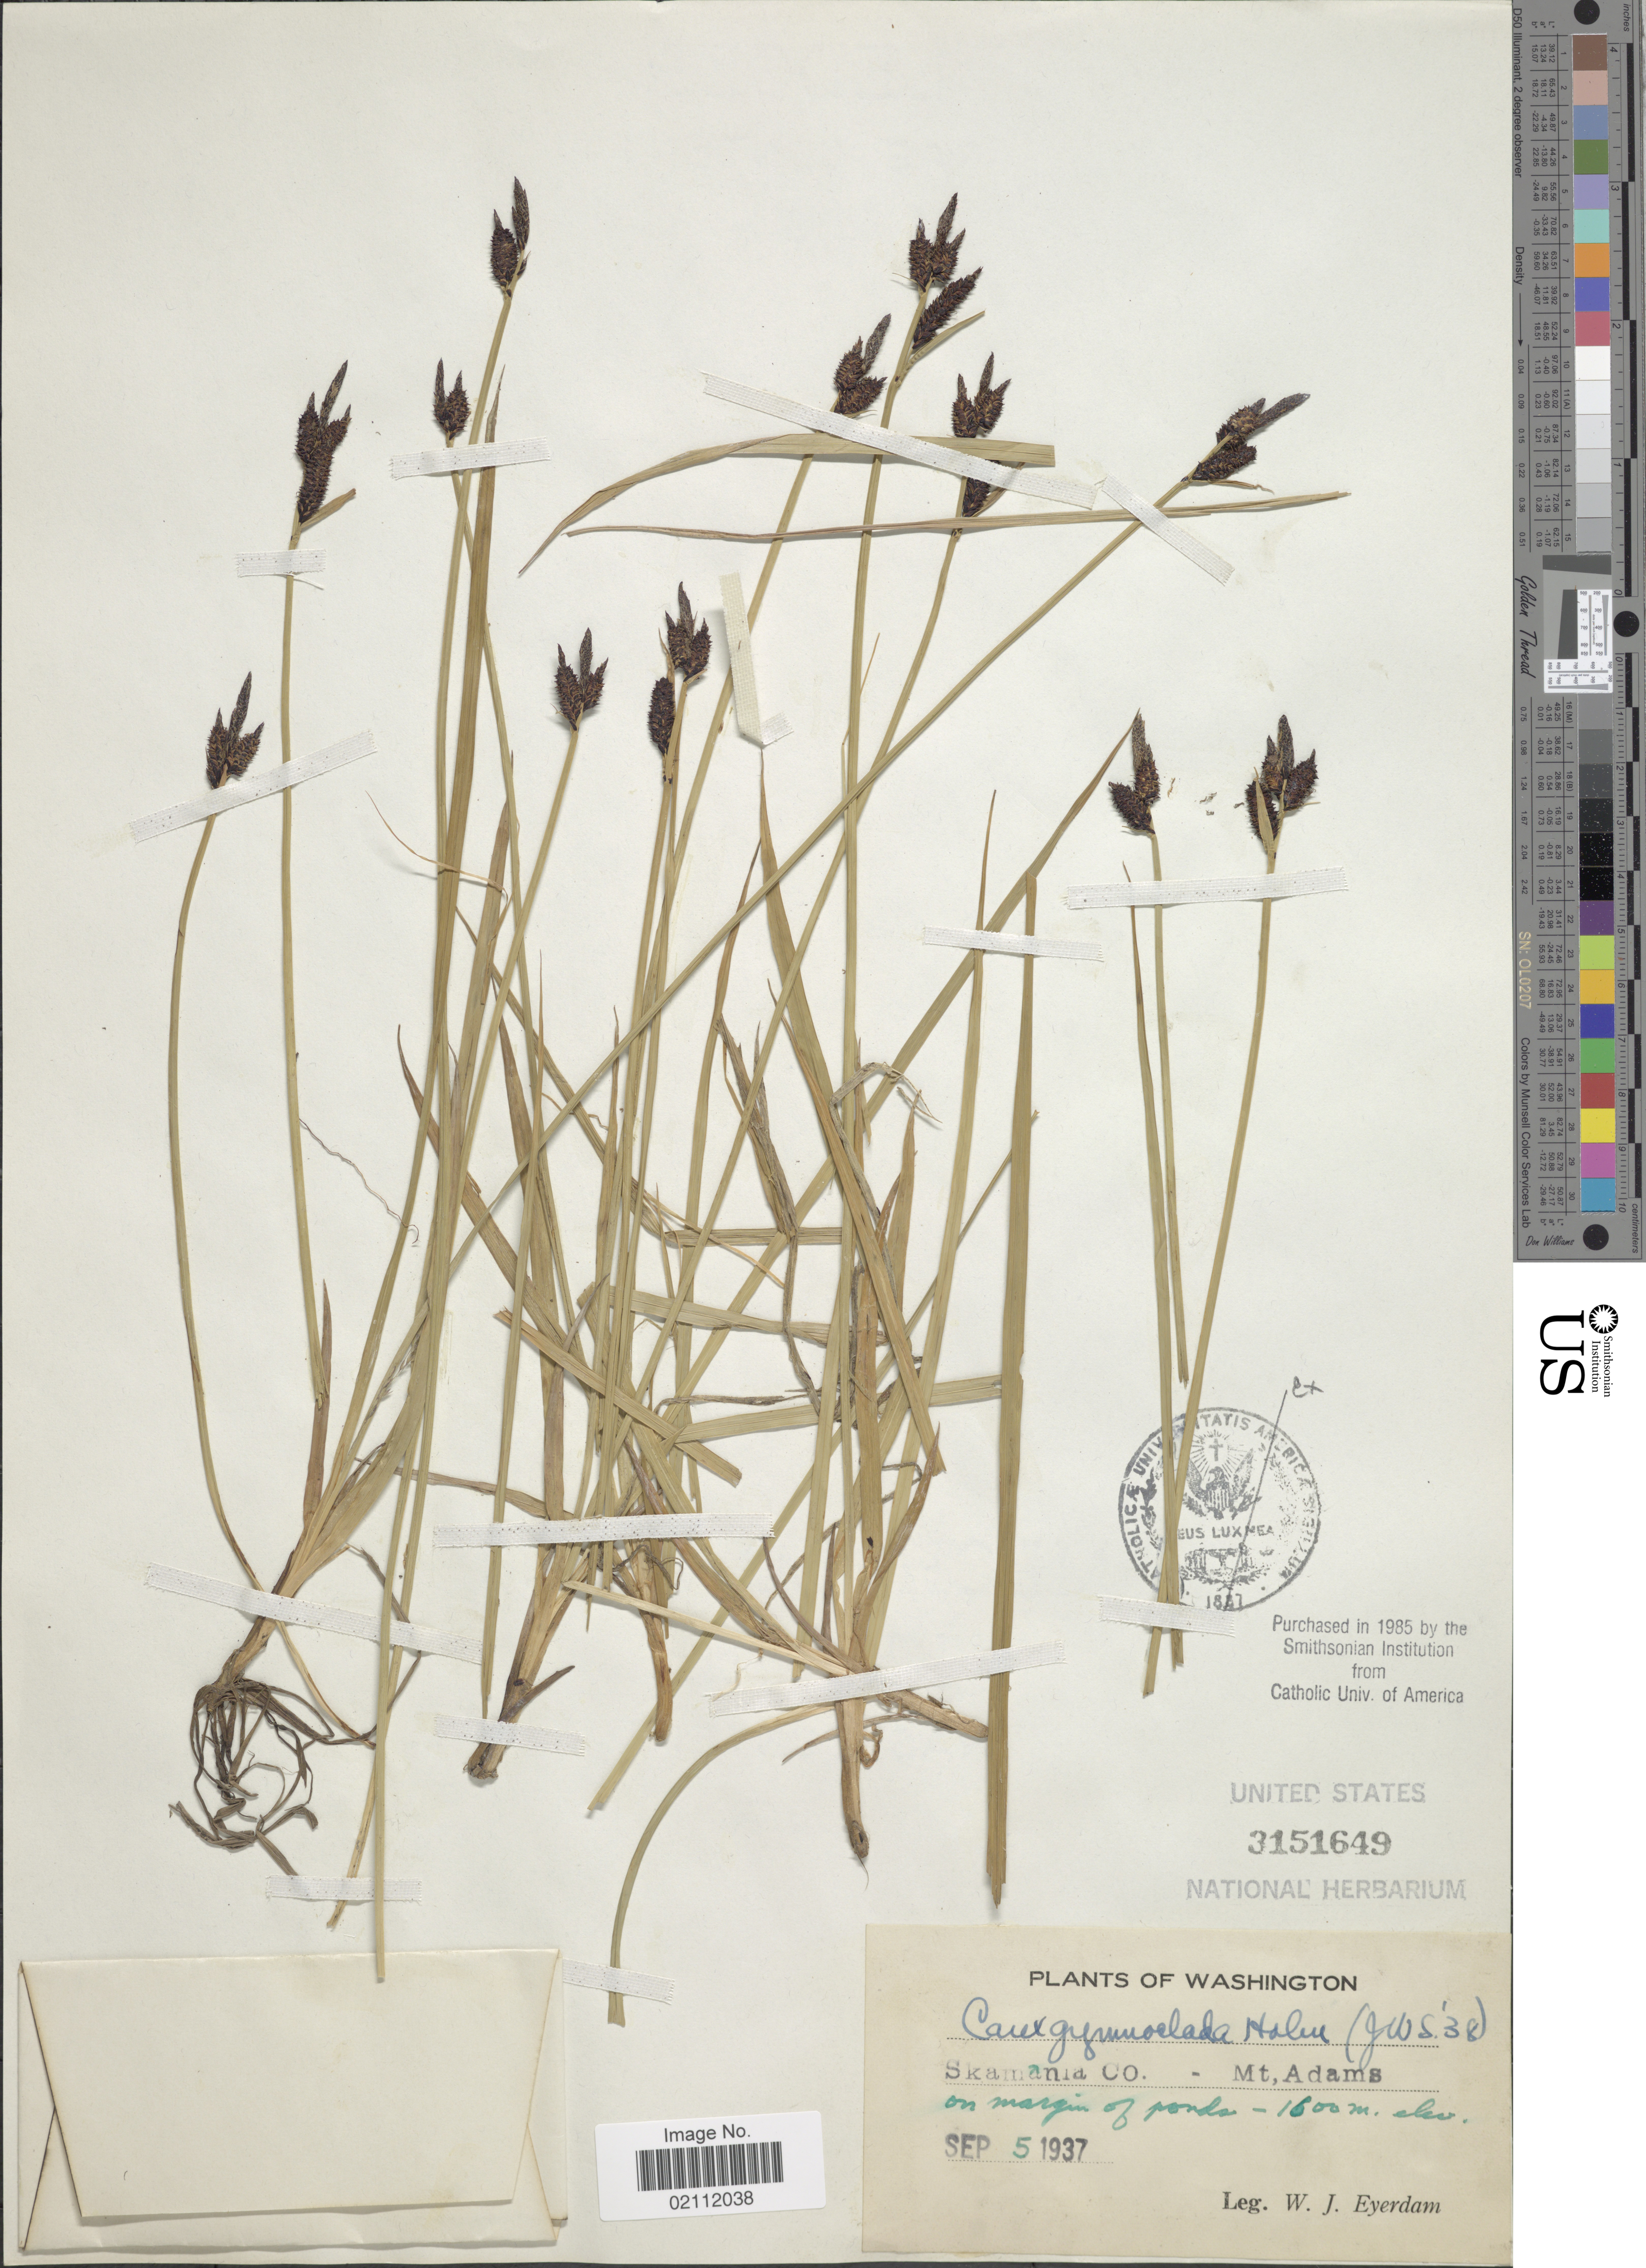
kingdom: Plantae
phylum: Tracheophyta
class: Liliopsida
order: Poales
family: Cyperaceae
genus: Carex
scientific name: Carex scopulorum var. bracteosa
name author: (L.H. Bailey) F.J. Herm.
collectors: W. J. Eyerdam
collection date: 1937-09-05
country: United States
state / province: Washington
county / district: Skamania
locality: Skamania Co. - Mt. Adams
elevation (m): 1600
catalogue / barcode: US 3151649